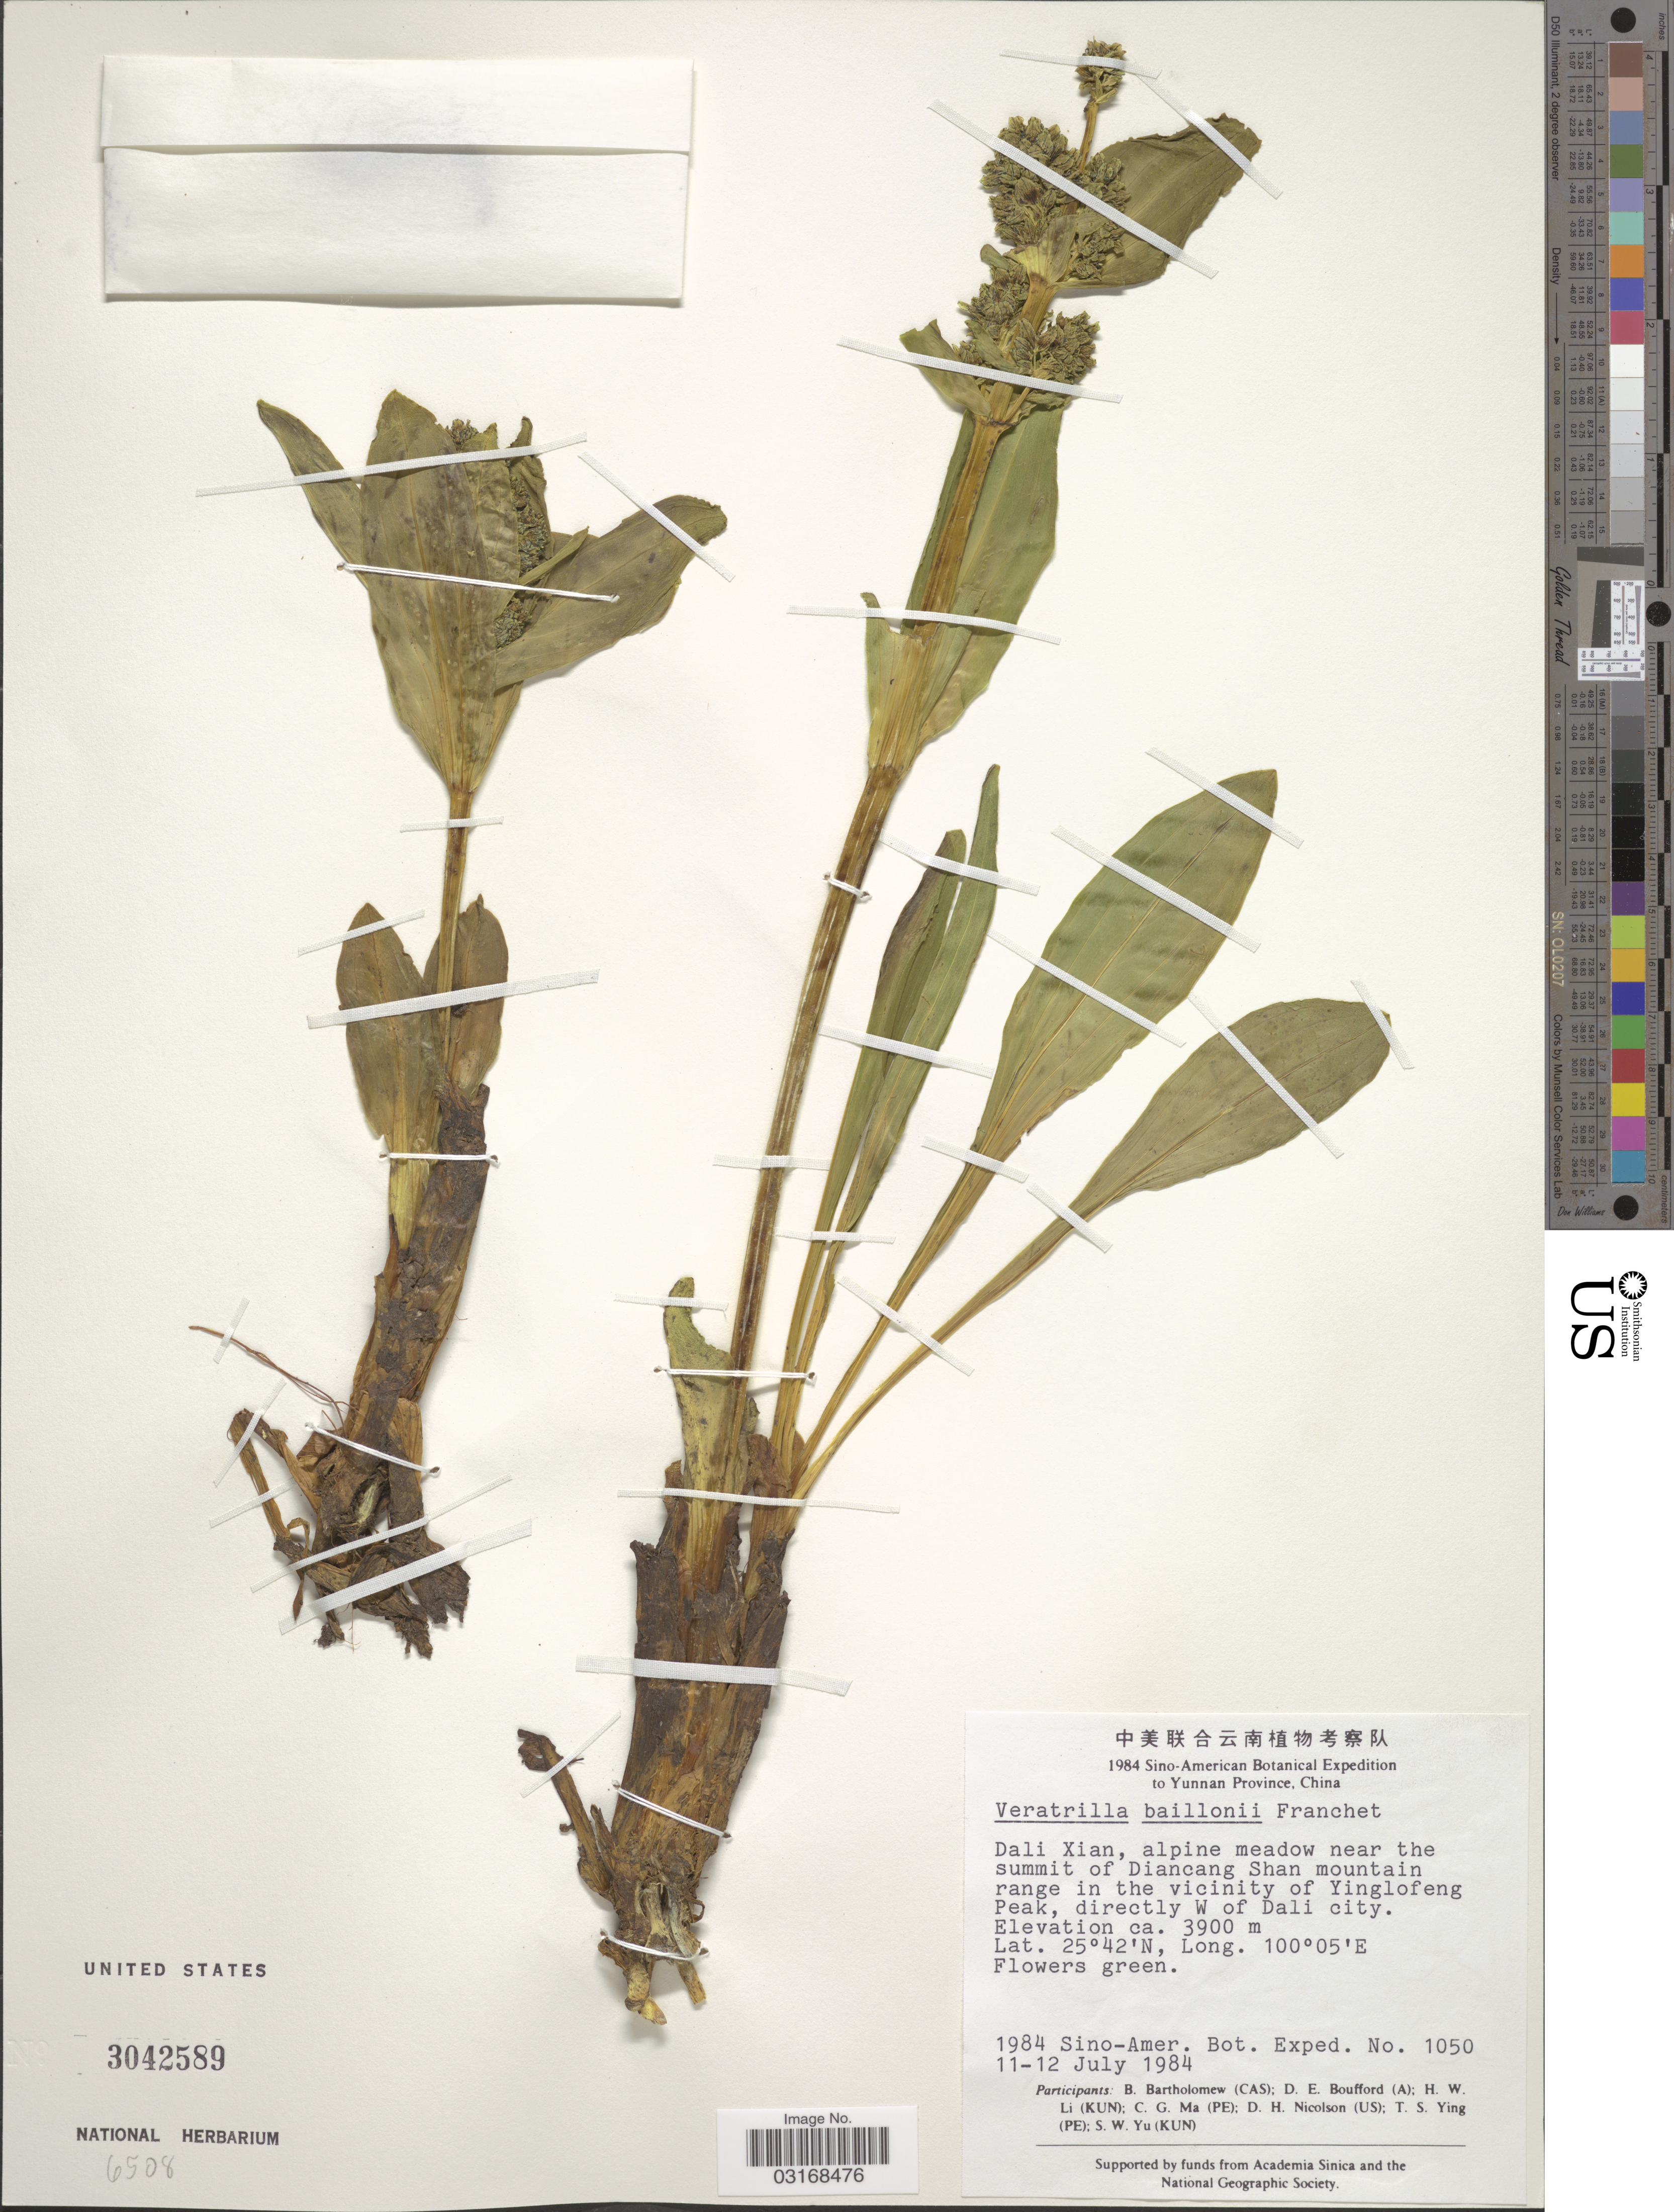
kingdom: Plantae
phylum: Tracheophyta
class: Magnoliopsida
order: Gentianales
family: Gentianaceae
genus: Veratrilla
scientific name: Veratrilla baillonii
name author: Franch.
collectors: Sino-Amer. Bot. Exped. 1984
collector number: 1050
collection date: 1984-07-11/1984-07-12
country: China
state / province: Yunnan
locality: Dali Xian, alpine meadow near the summit of Diancang Shan mountain range in the vicinity of Yinglofeng Peak, directly W of Dali city.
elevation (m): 3900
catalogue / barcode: US 3042589